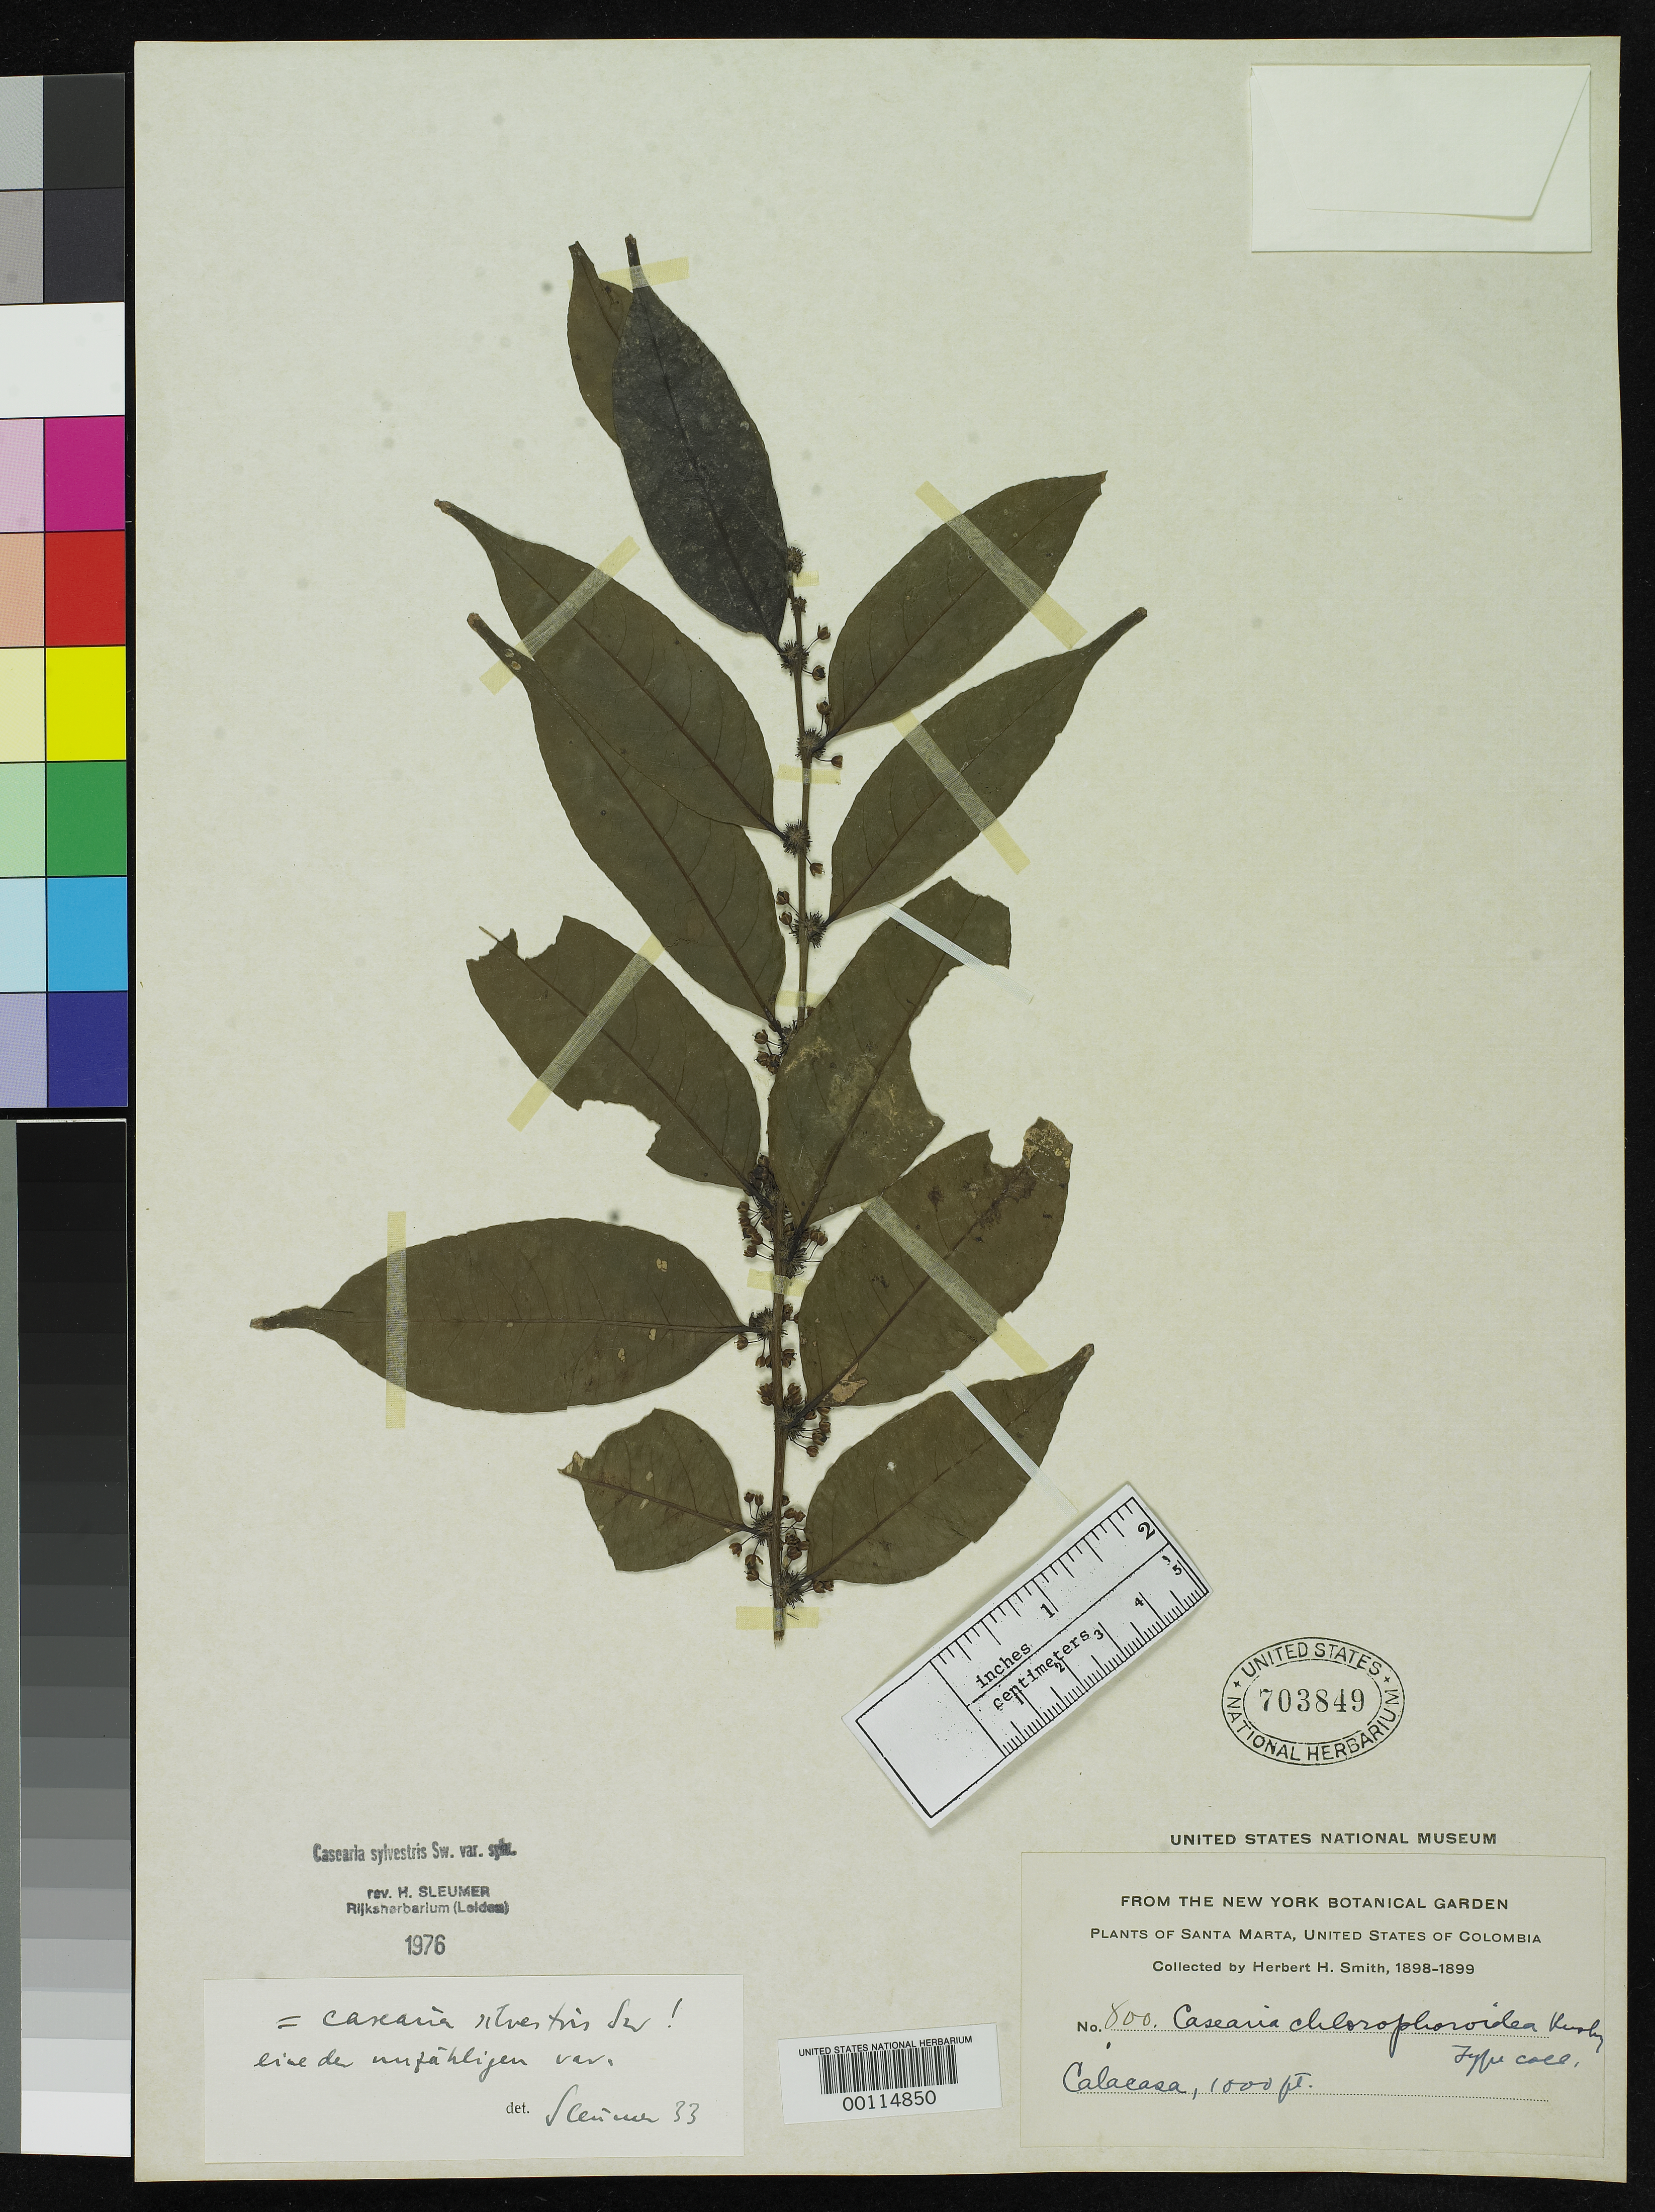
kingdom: Plantae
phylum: Tracheophyta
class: Magnoliopsida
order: Malpighiales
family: Salicaceae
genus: Casearia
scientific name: Casearia chlorophoroidea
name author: Rusby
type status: Isotype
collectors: Herbert H. Smith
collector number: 800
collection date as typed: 1898 to -- --- 1899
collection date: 1898/1899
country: Colombia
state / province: Magdalena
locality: CalaCasa, Santa Marta.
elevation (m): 305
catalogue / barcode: US 703849